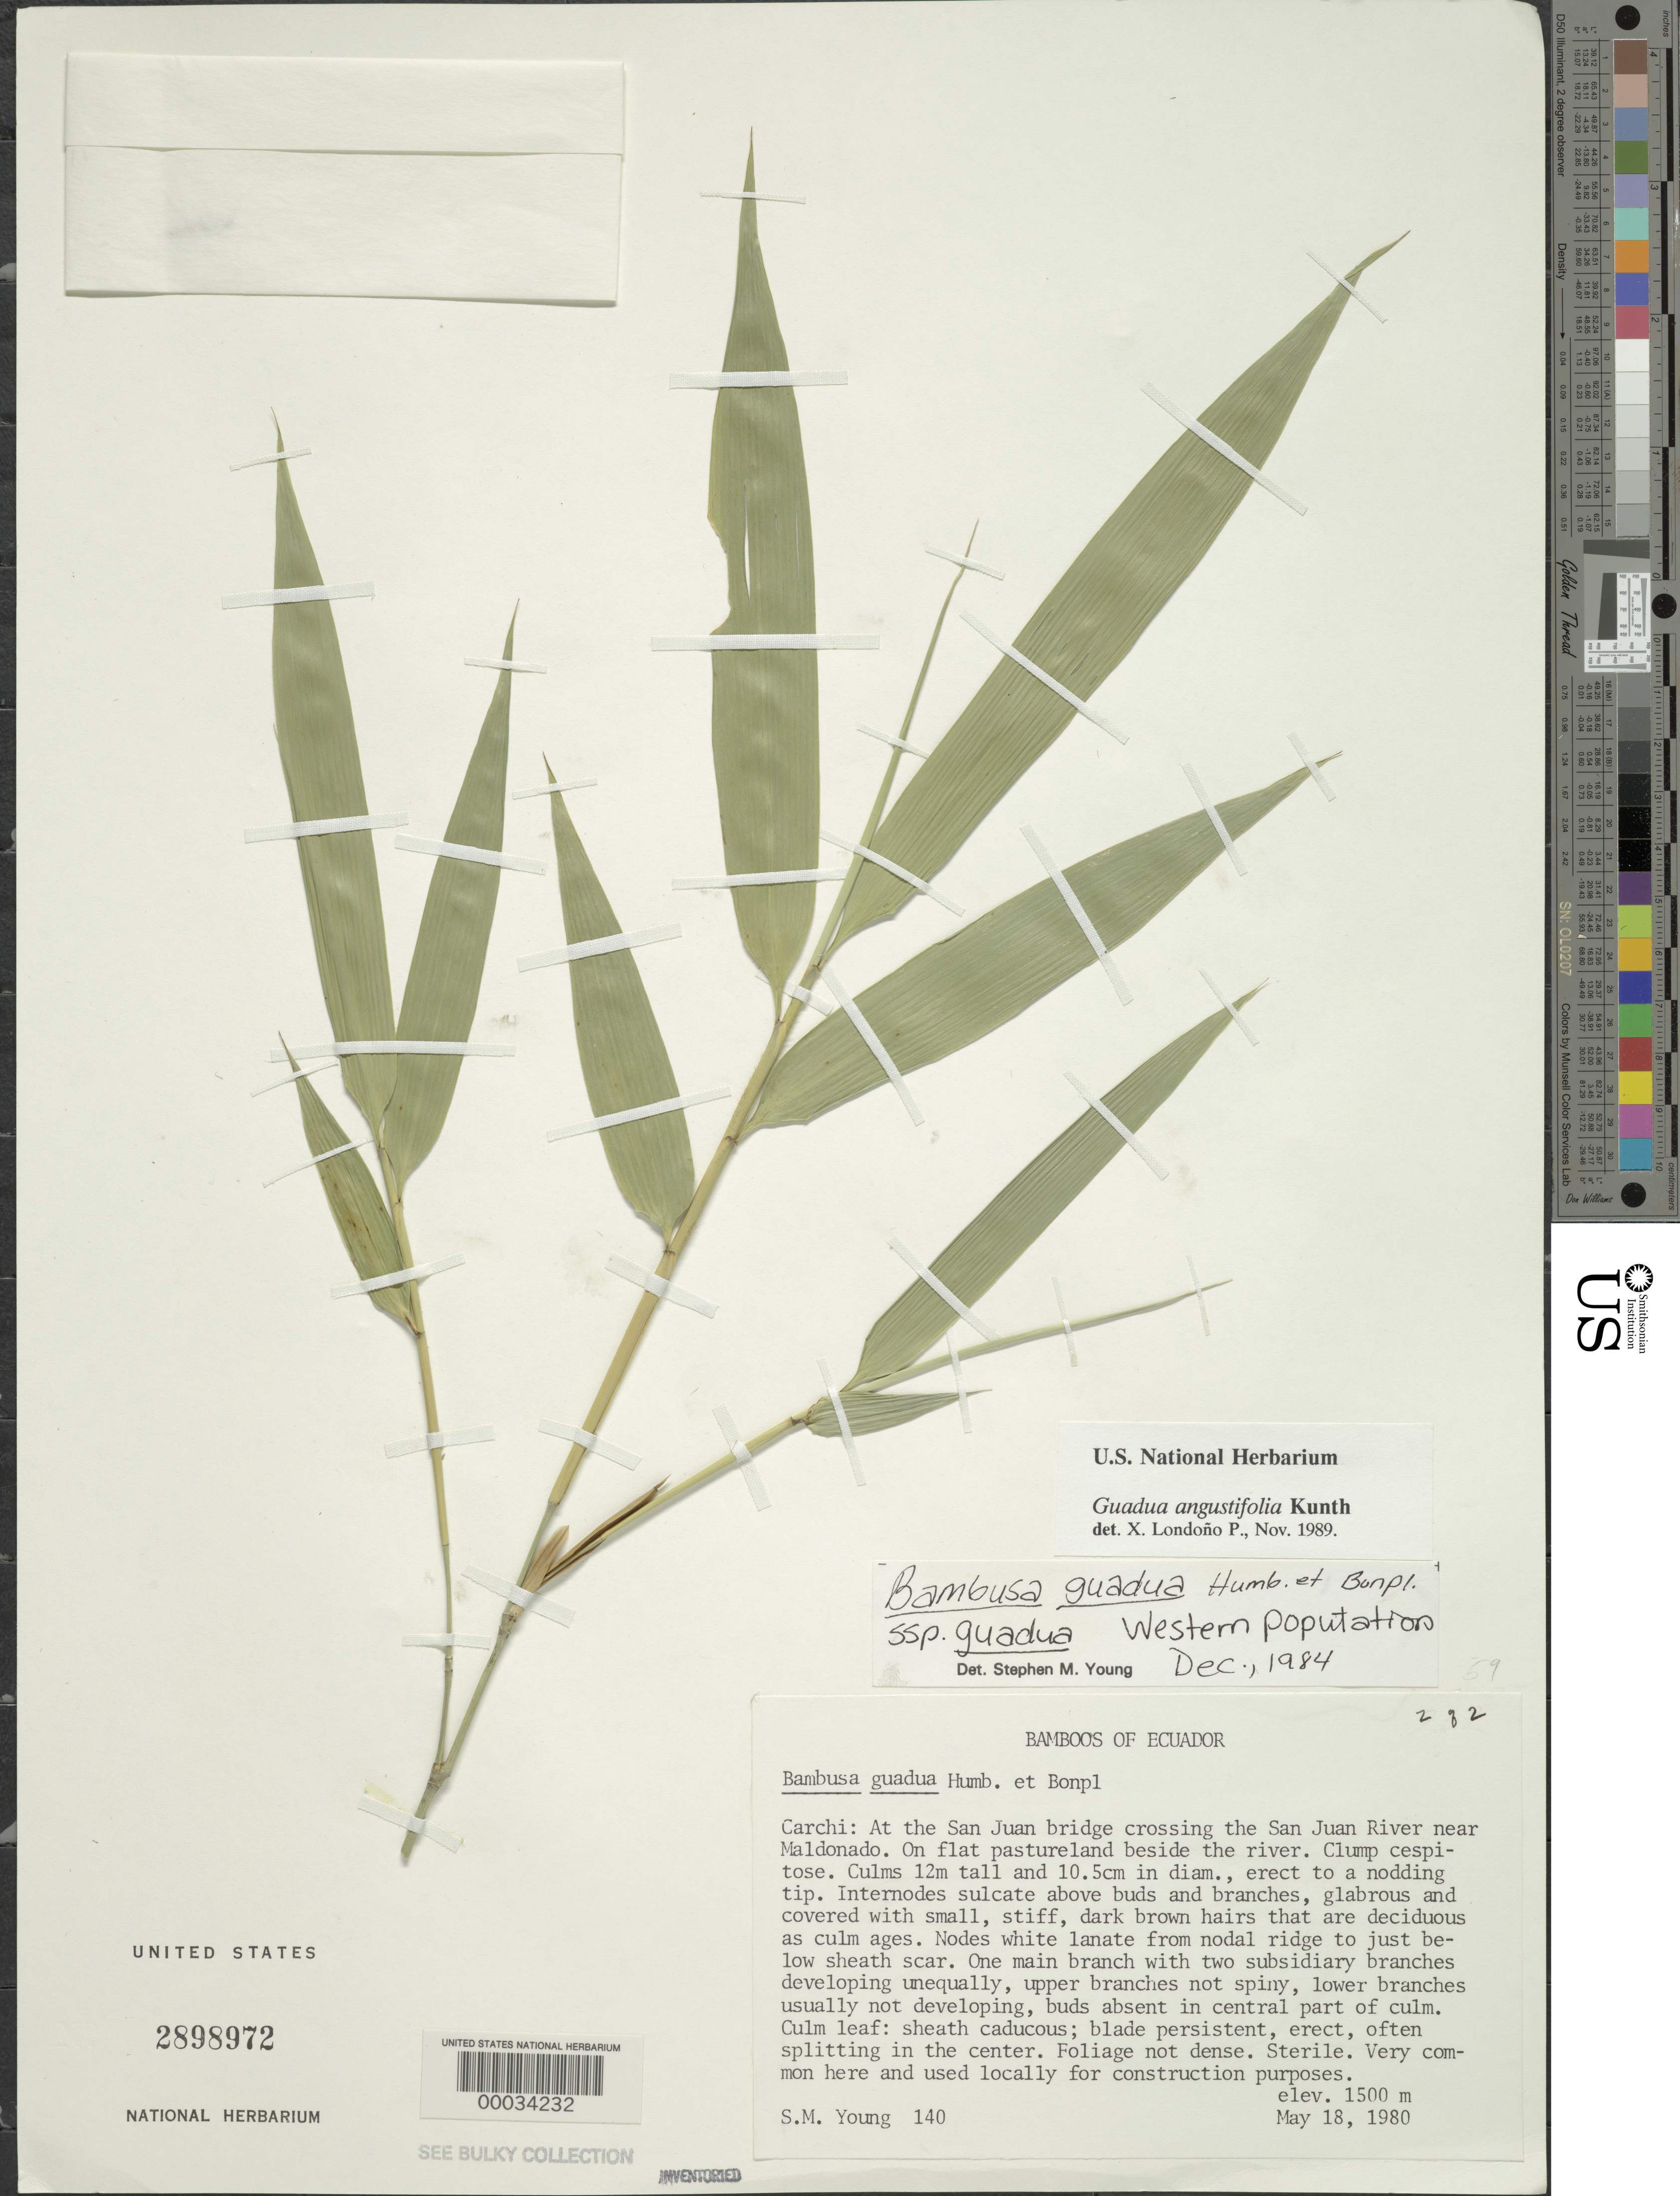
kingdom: Plantae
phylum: Tracheophyta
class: Liliopsida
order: Poales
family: Poaceae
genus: Guadua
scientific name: Guadua angustifolia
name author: Kunth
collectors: S. Young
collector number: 140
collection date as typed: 18 May 1980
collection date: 1980-05-18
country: Ecuador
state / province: Carchi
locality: San Juan River, Maldonado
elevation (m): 1500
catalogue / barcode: US 2898972